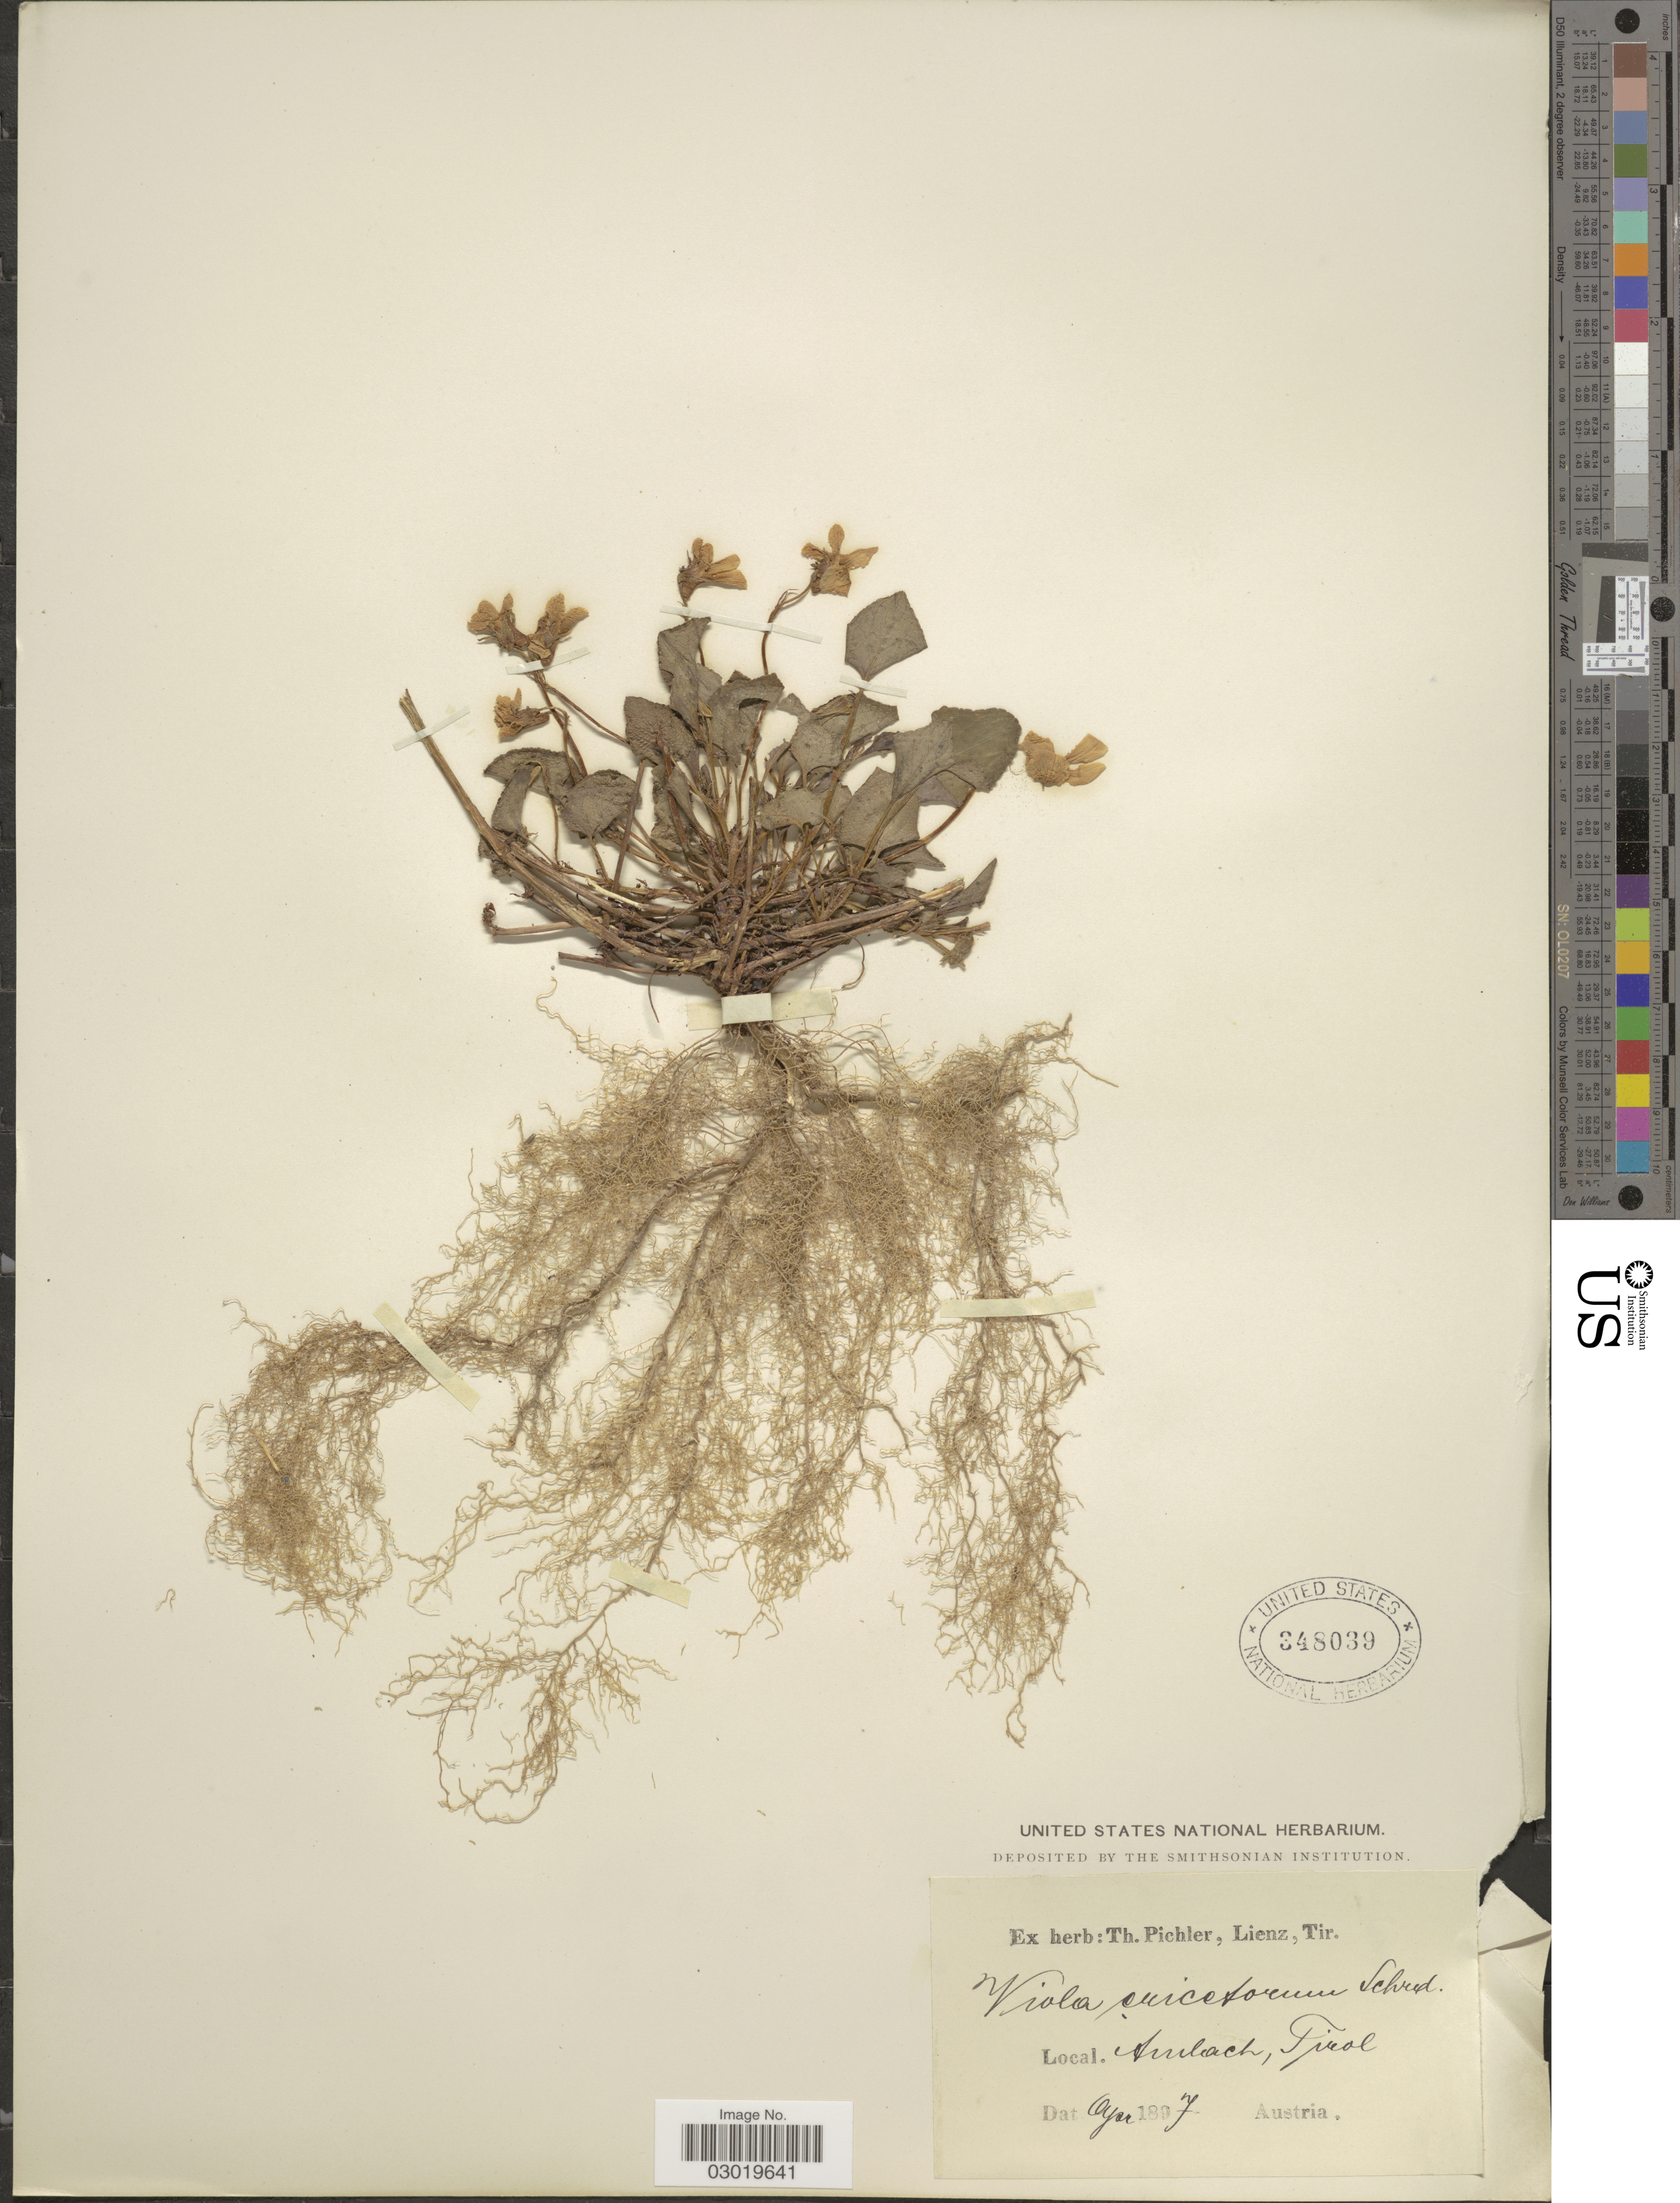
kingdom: Plantae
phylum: Tracheophyta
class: Magnoliopsida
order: Malpighiales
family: Violaceae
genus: Viola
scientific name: Viola sp.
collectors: ex herb. T. Pichler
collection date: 1897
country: Austria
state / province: Tirol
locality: Ambach.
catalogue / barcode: US 348039